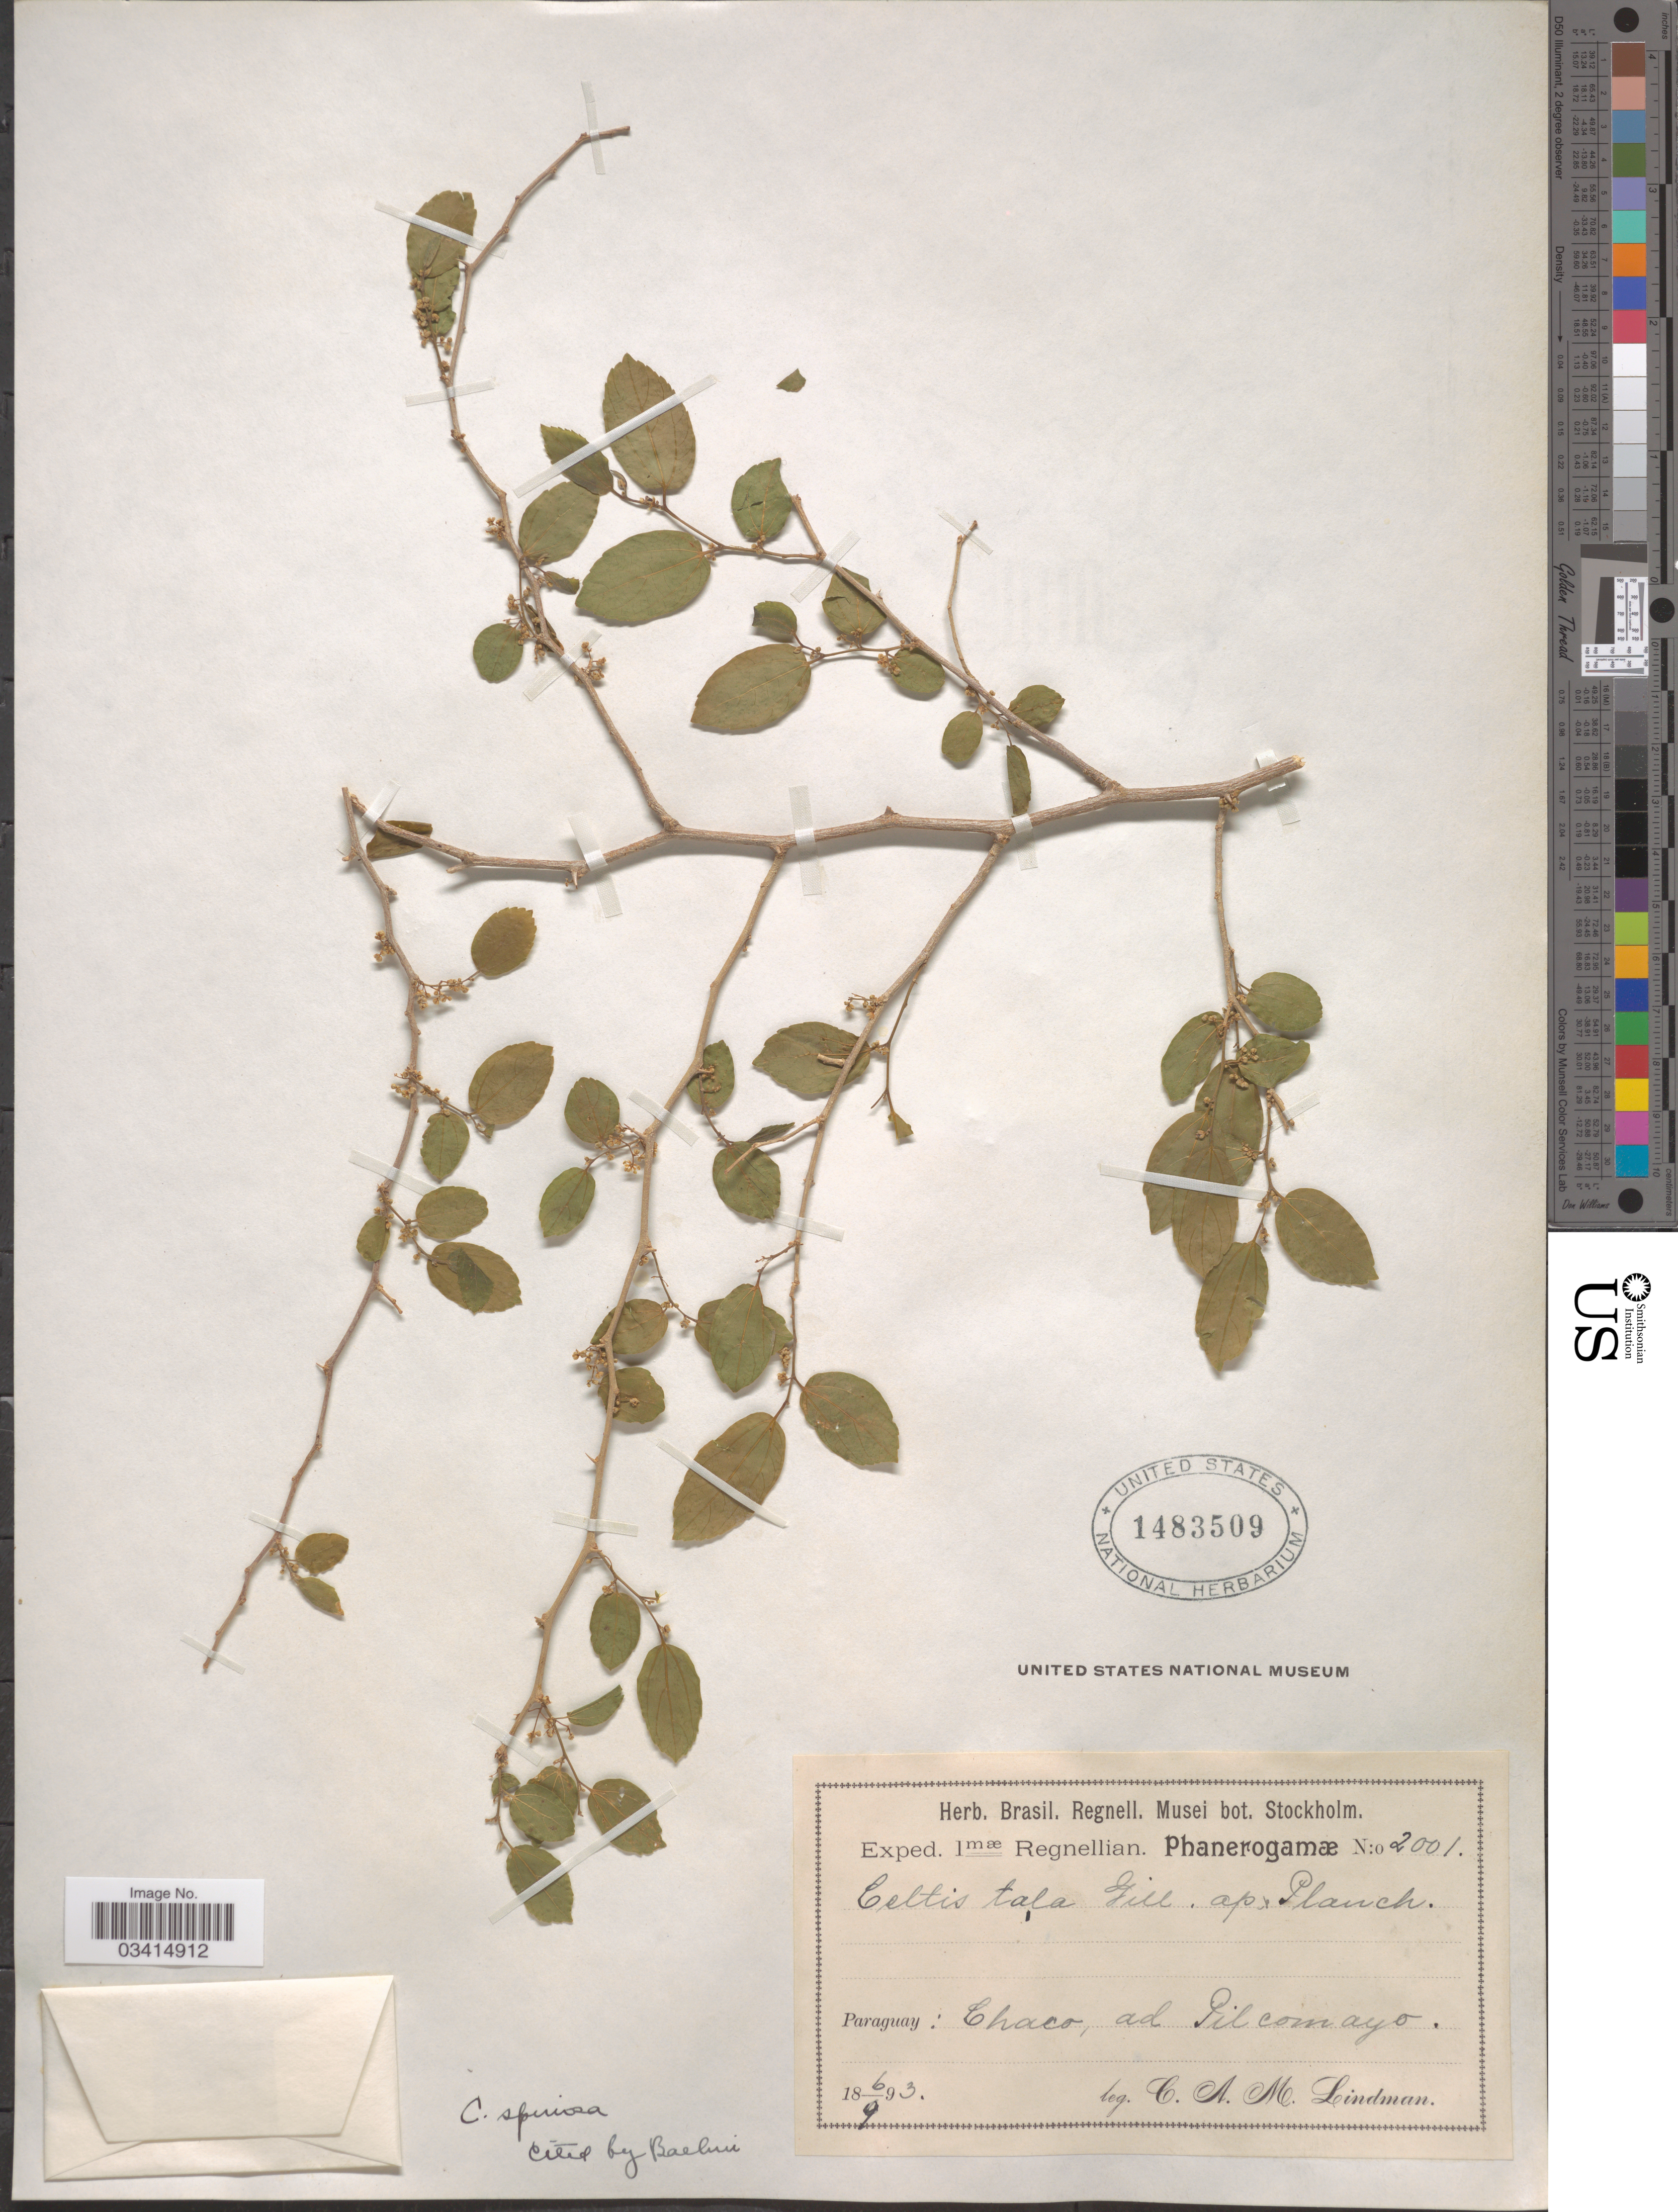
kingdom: Plantae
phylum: Tracheophyta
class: Magnoliopsida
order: Rosales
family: Cannabaceae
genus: Celtis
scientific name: Celtis spinosa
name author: Ruiz ex Miq.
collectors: C. A. M. Lindman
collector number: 2001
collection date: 1893-09-06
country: Argentina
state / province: Chaco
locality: Ad Pilcomayo.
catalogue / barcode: US 1483509